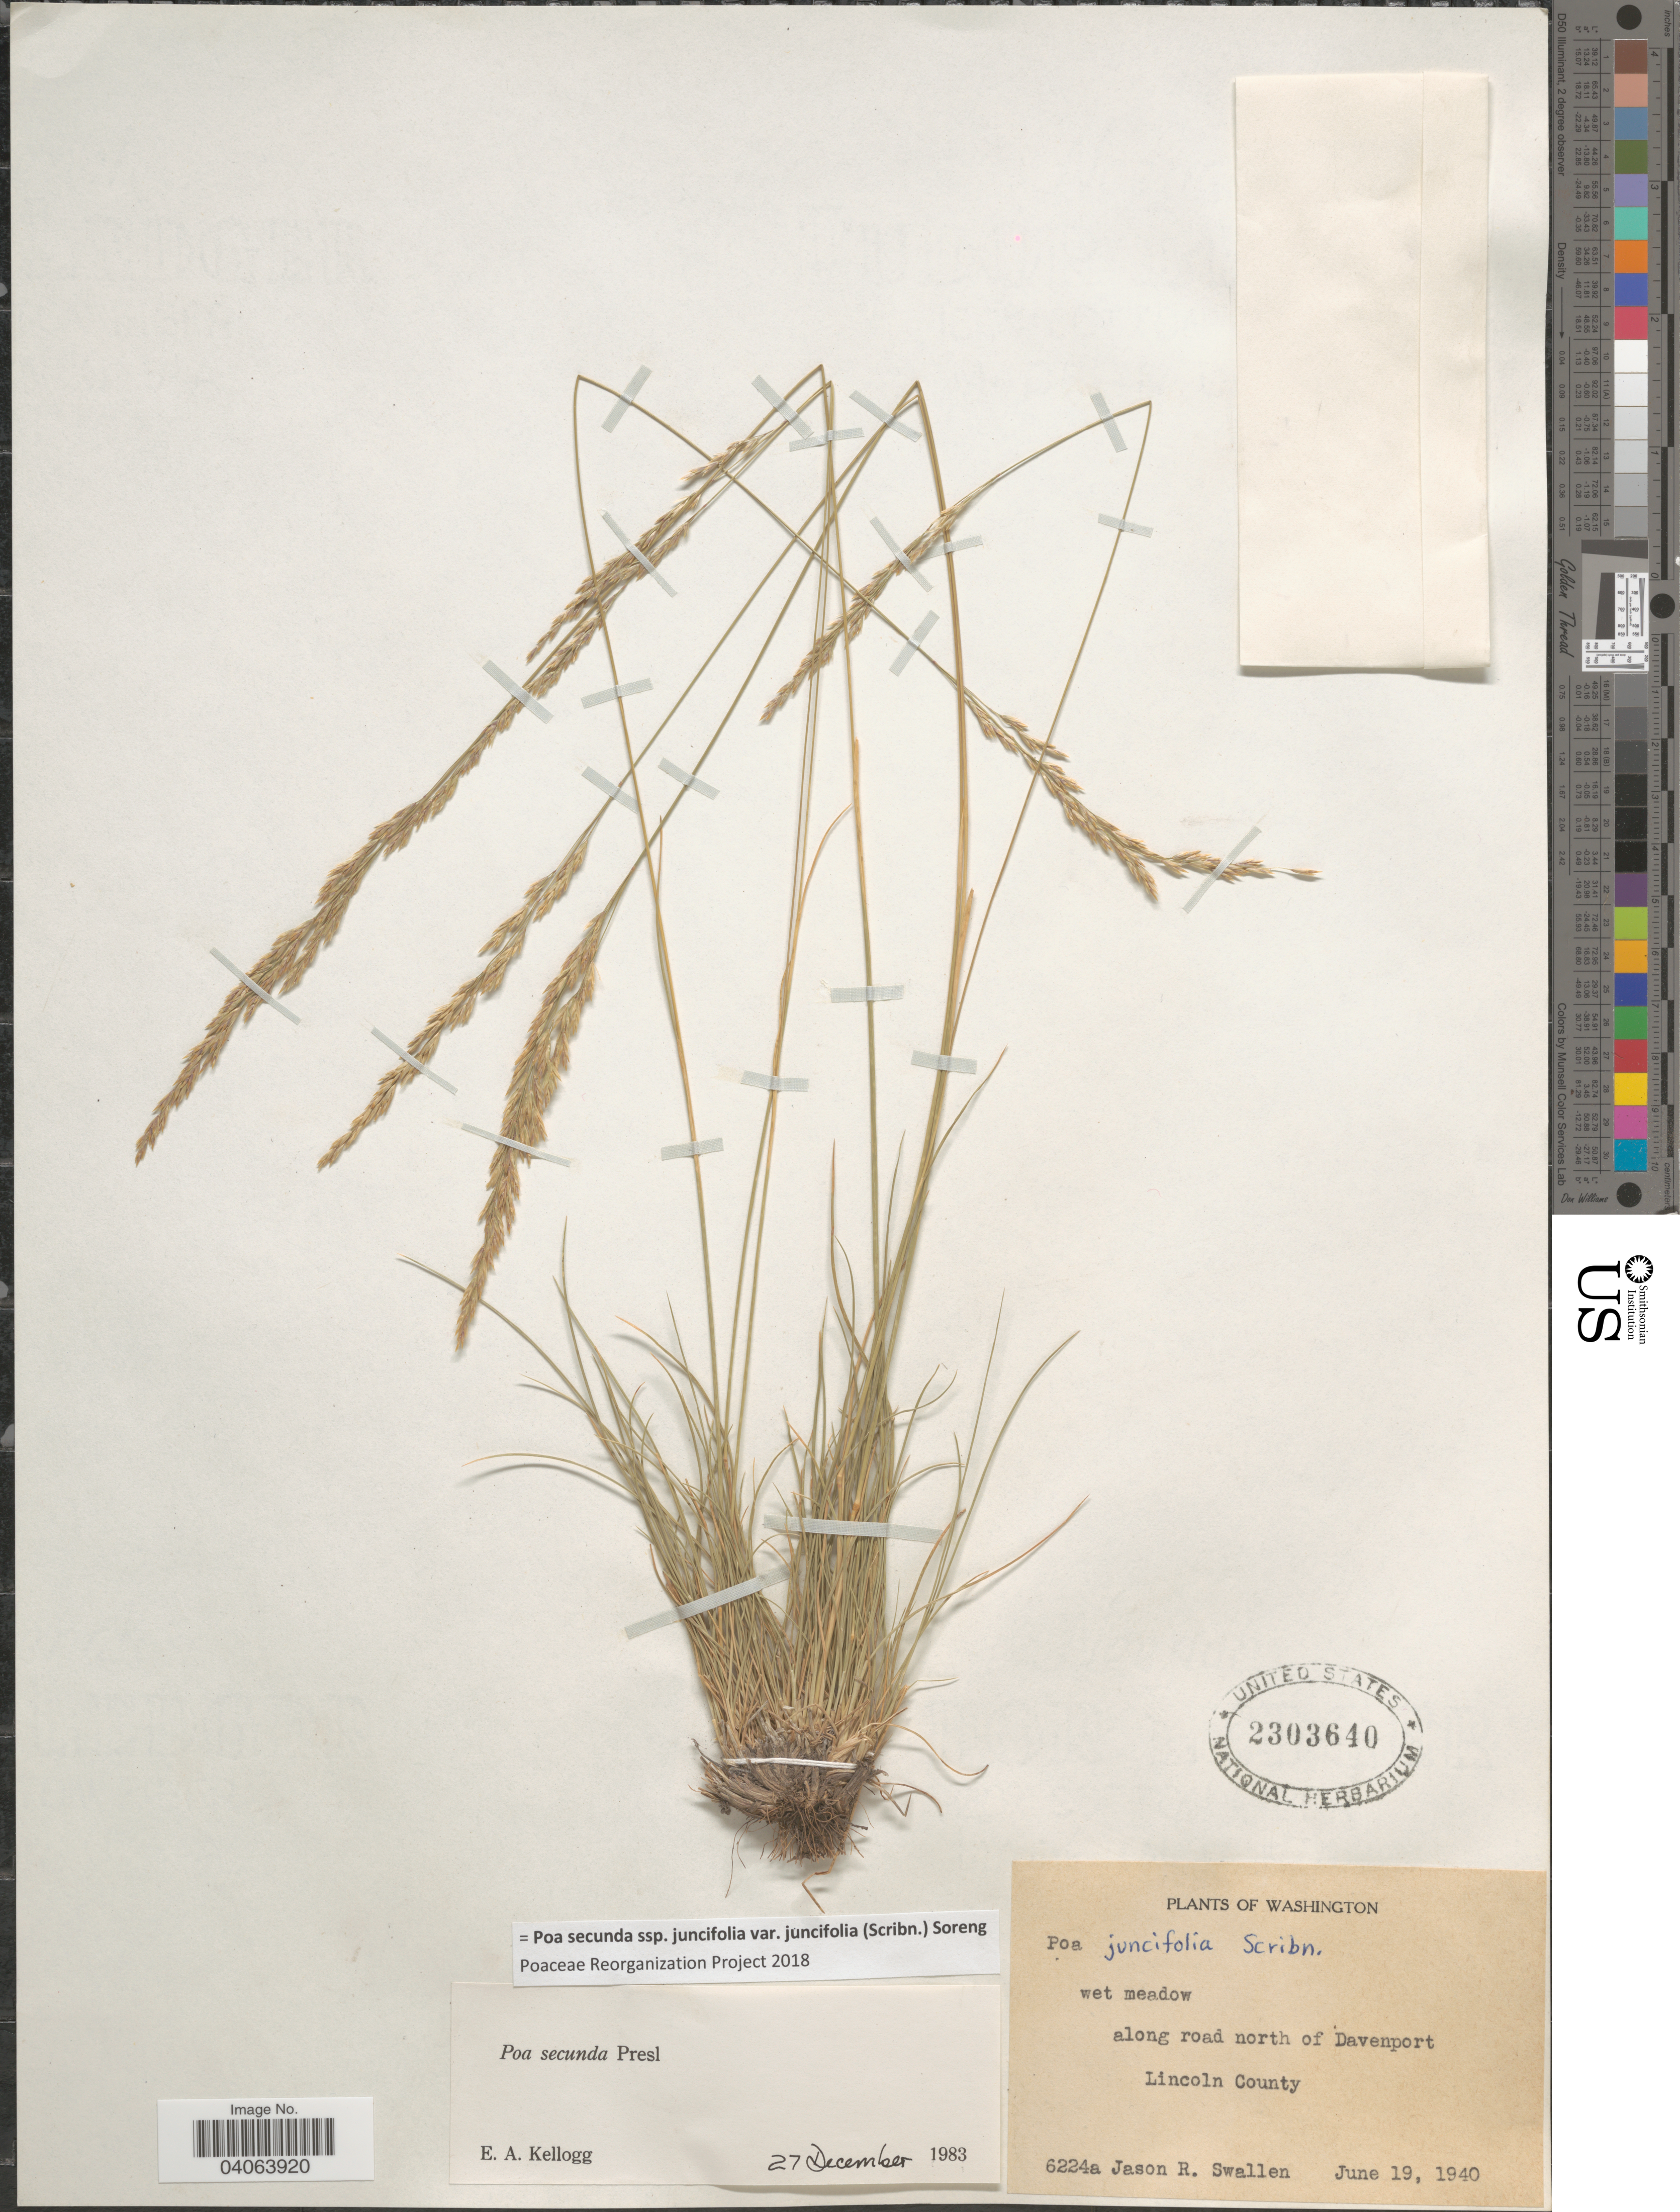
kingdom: Plantae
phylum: Tracheophyta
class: Liliopsida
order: Poales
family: Poaceae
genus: Poa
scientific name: Poa secunda subsp. juncifolia var. juncifolia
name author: (Scribn.) Soreng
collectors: J. R. Swallen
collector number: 6224a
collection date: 1940-06-19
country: United States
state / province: Washington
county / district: Lincoln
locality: Along road north of Davenport. Lincoln County.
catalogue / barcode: US 2303640